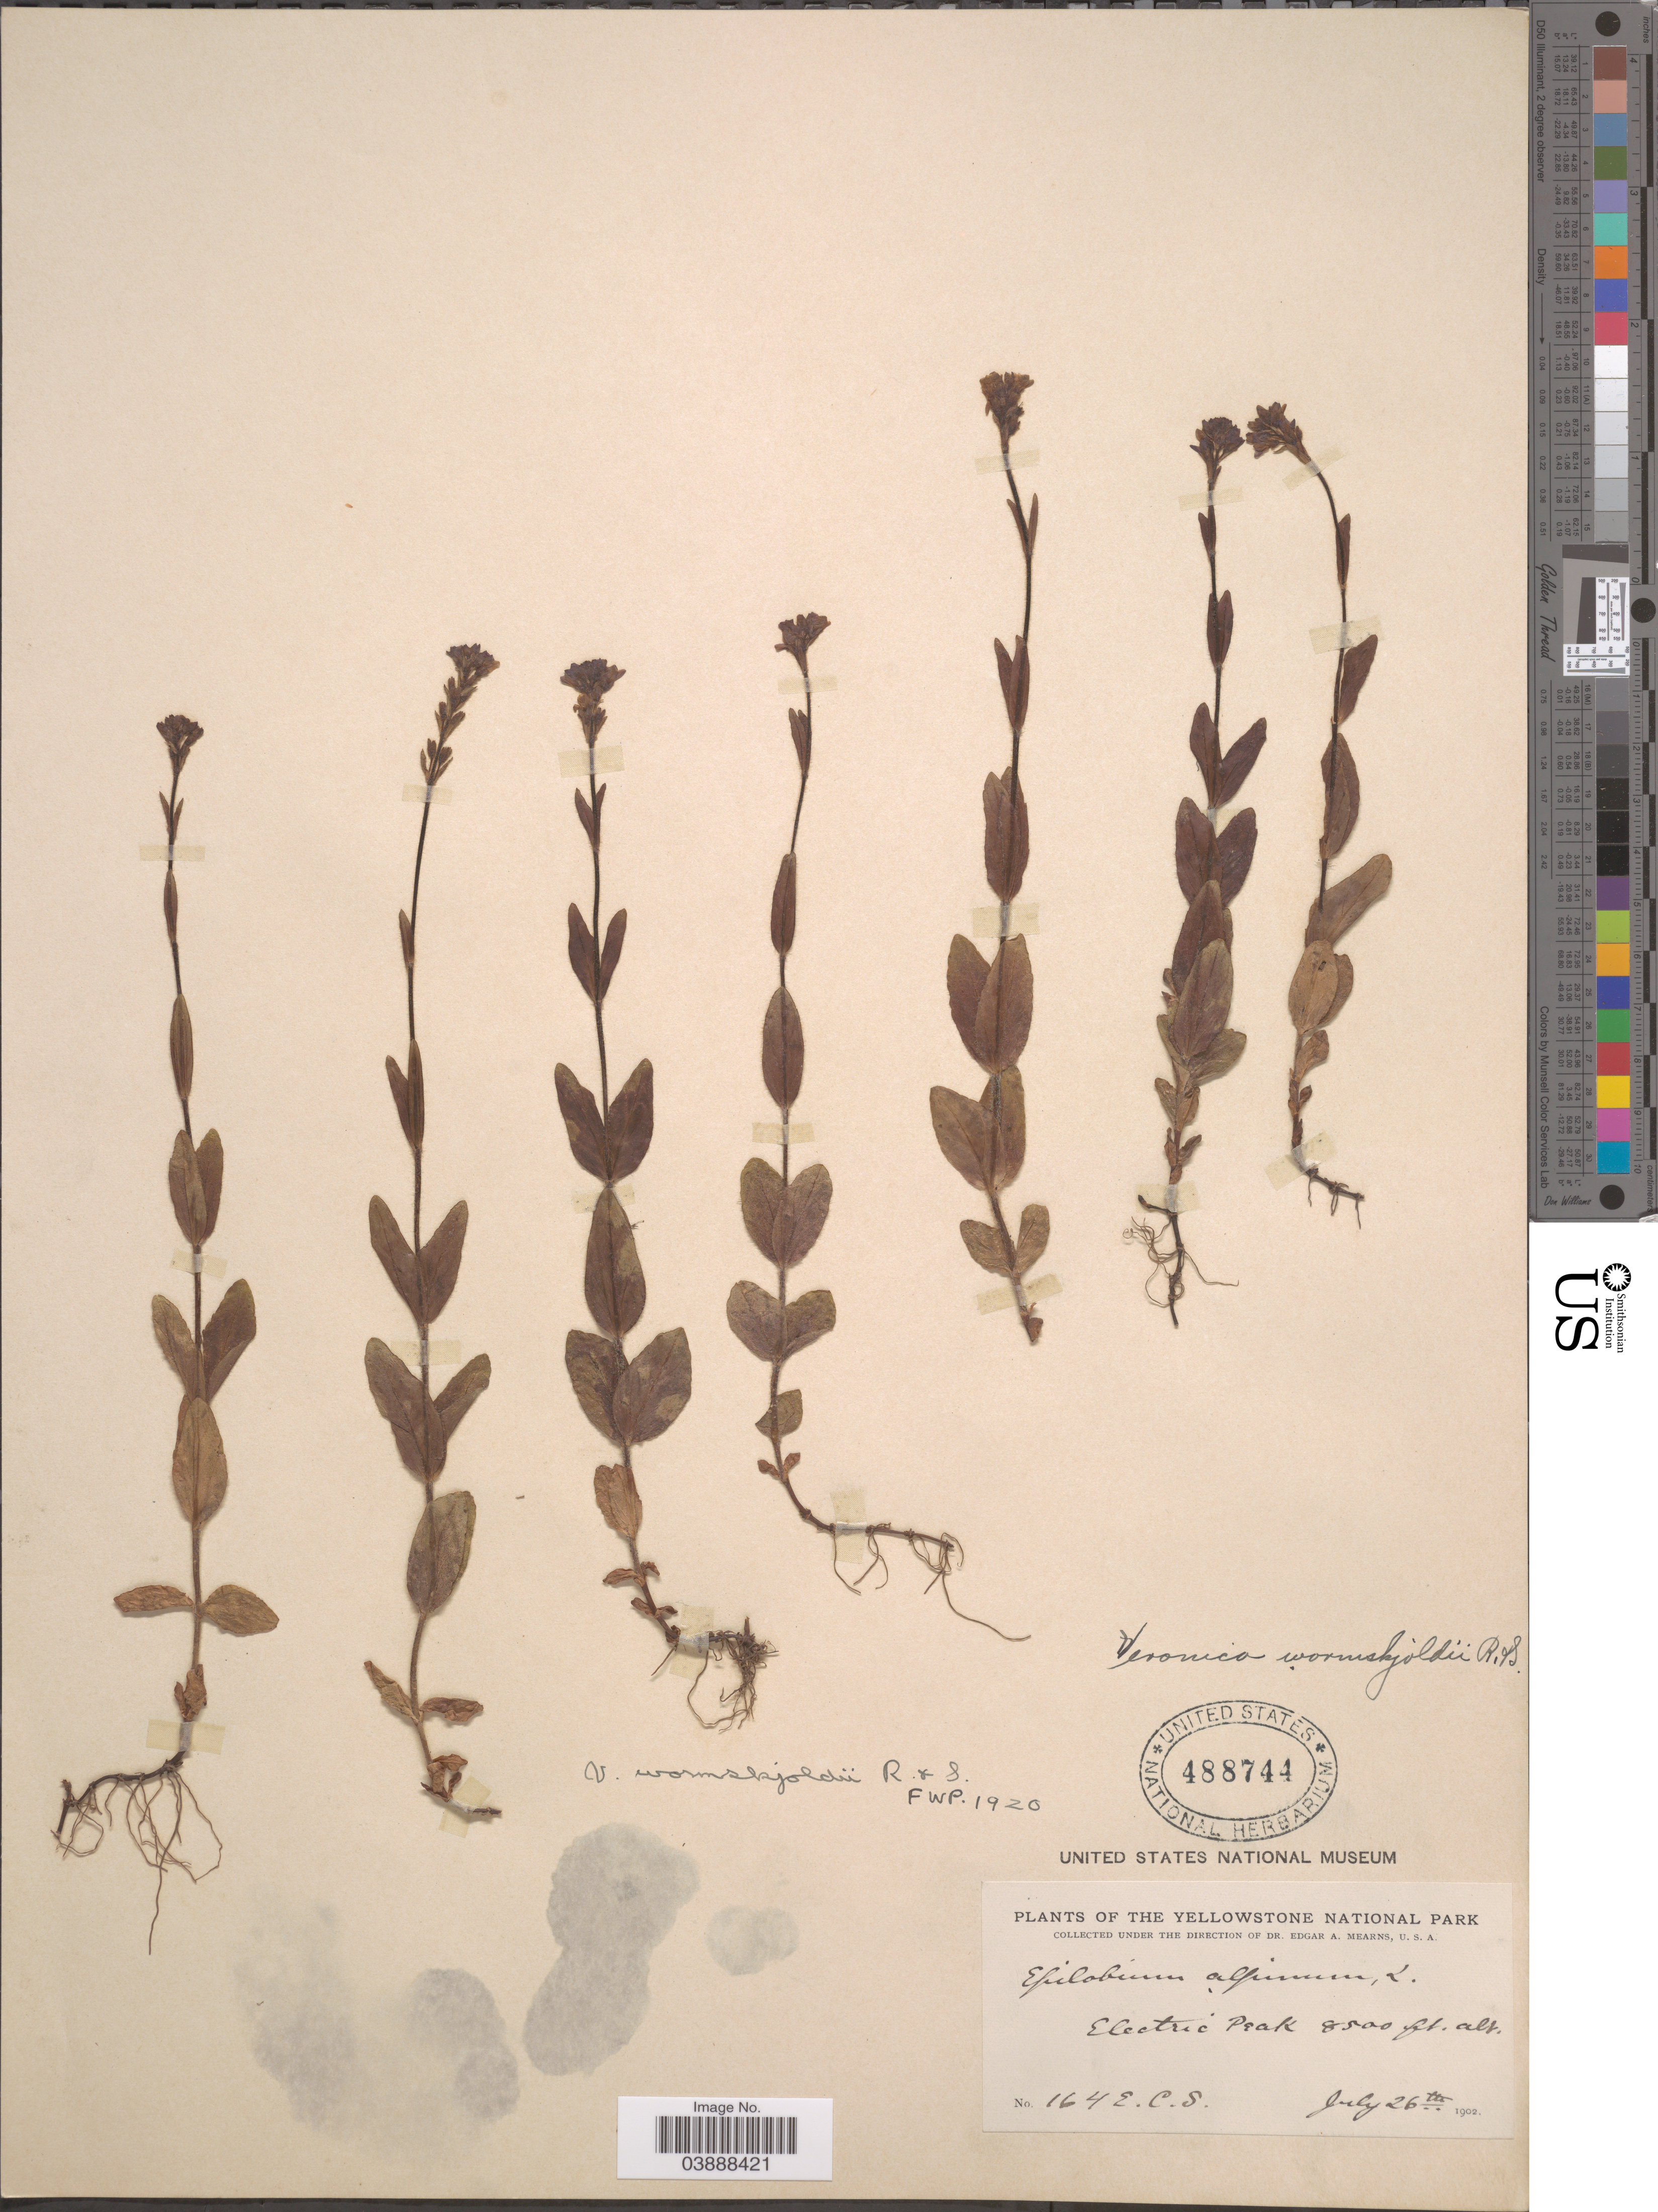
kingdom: Plantae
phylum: Tracheophyta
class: Magnoliopsida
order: Lamiales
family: Plantaginaceae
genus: Veronica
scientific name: Veronica wormskjoldii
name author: Roem. & Schult.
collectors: E. C. Smith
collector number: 164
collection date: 1902-07-26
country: United States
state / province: Montana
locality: The Yellowstone National Park. Electric Peak.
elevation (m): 2591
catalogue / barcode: US 488744